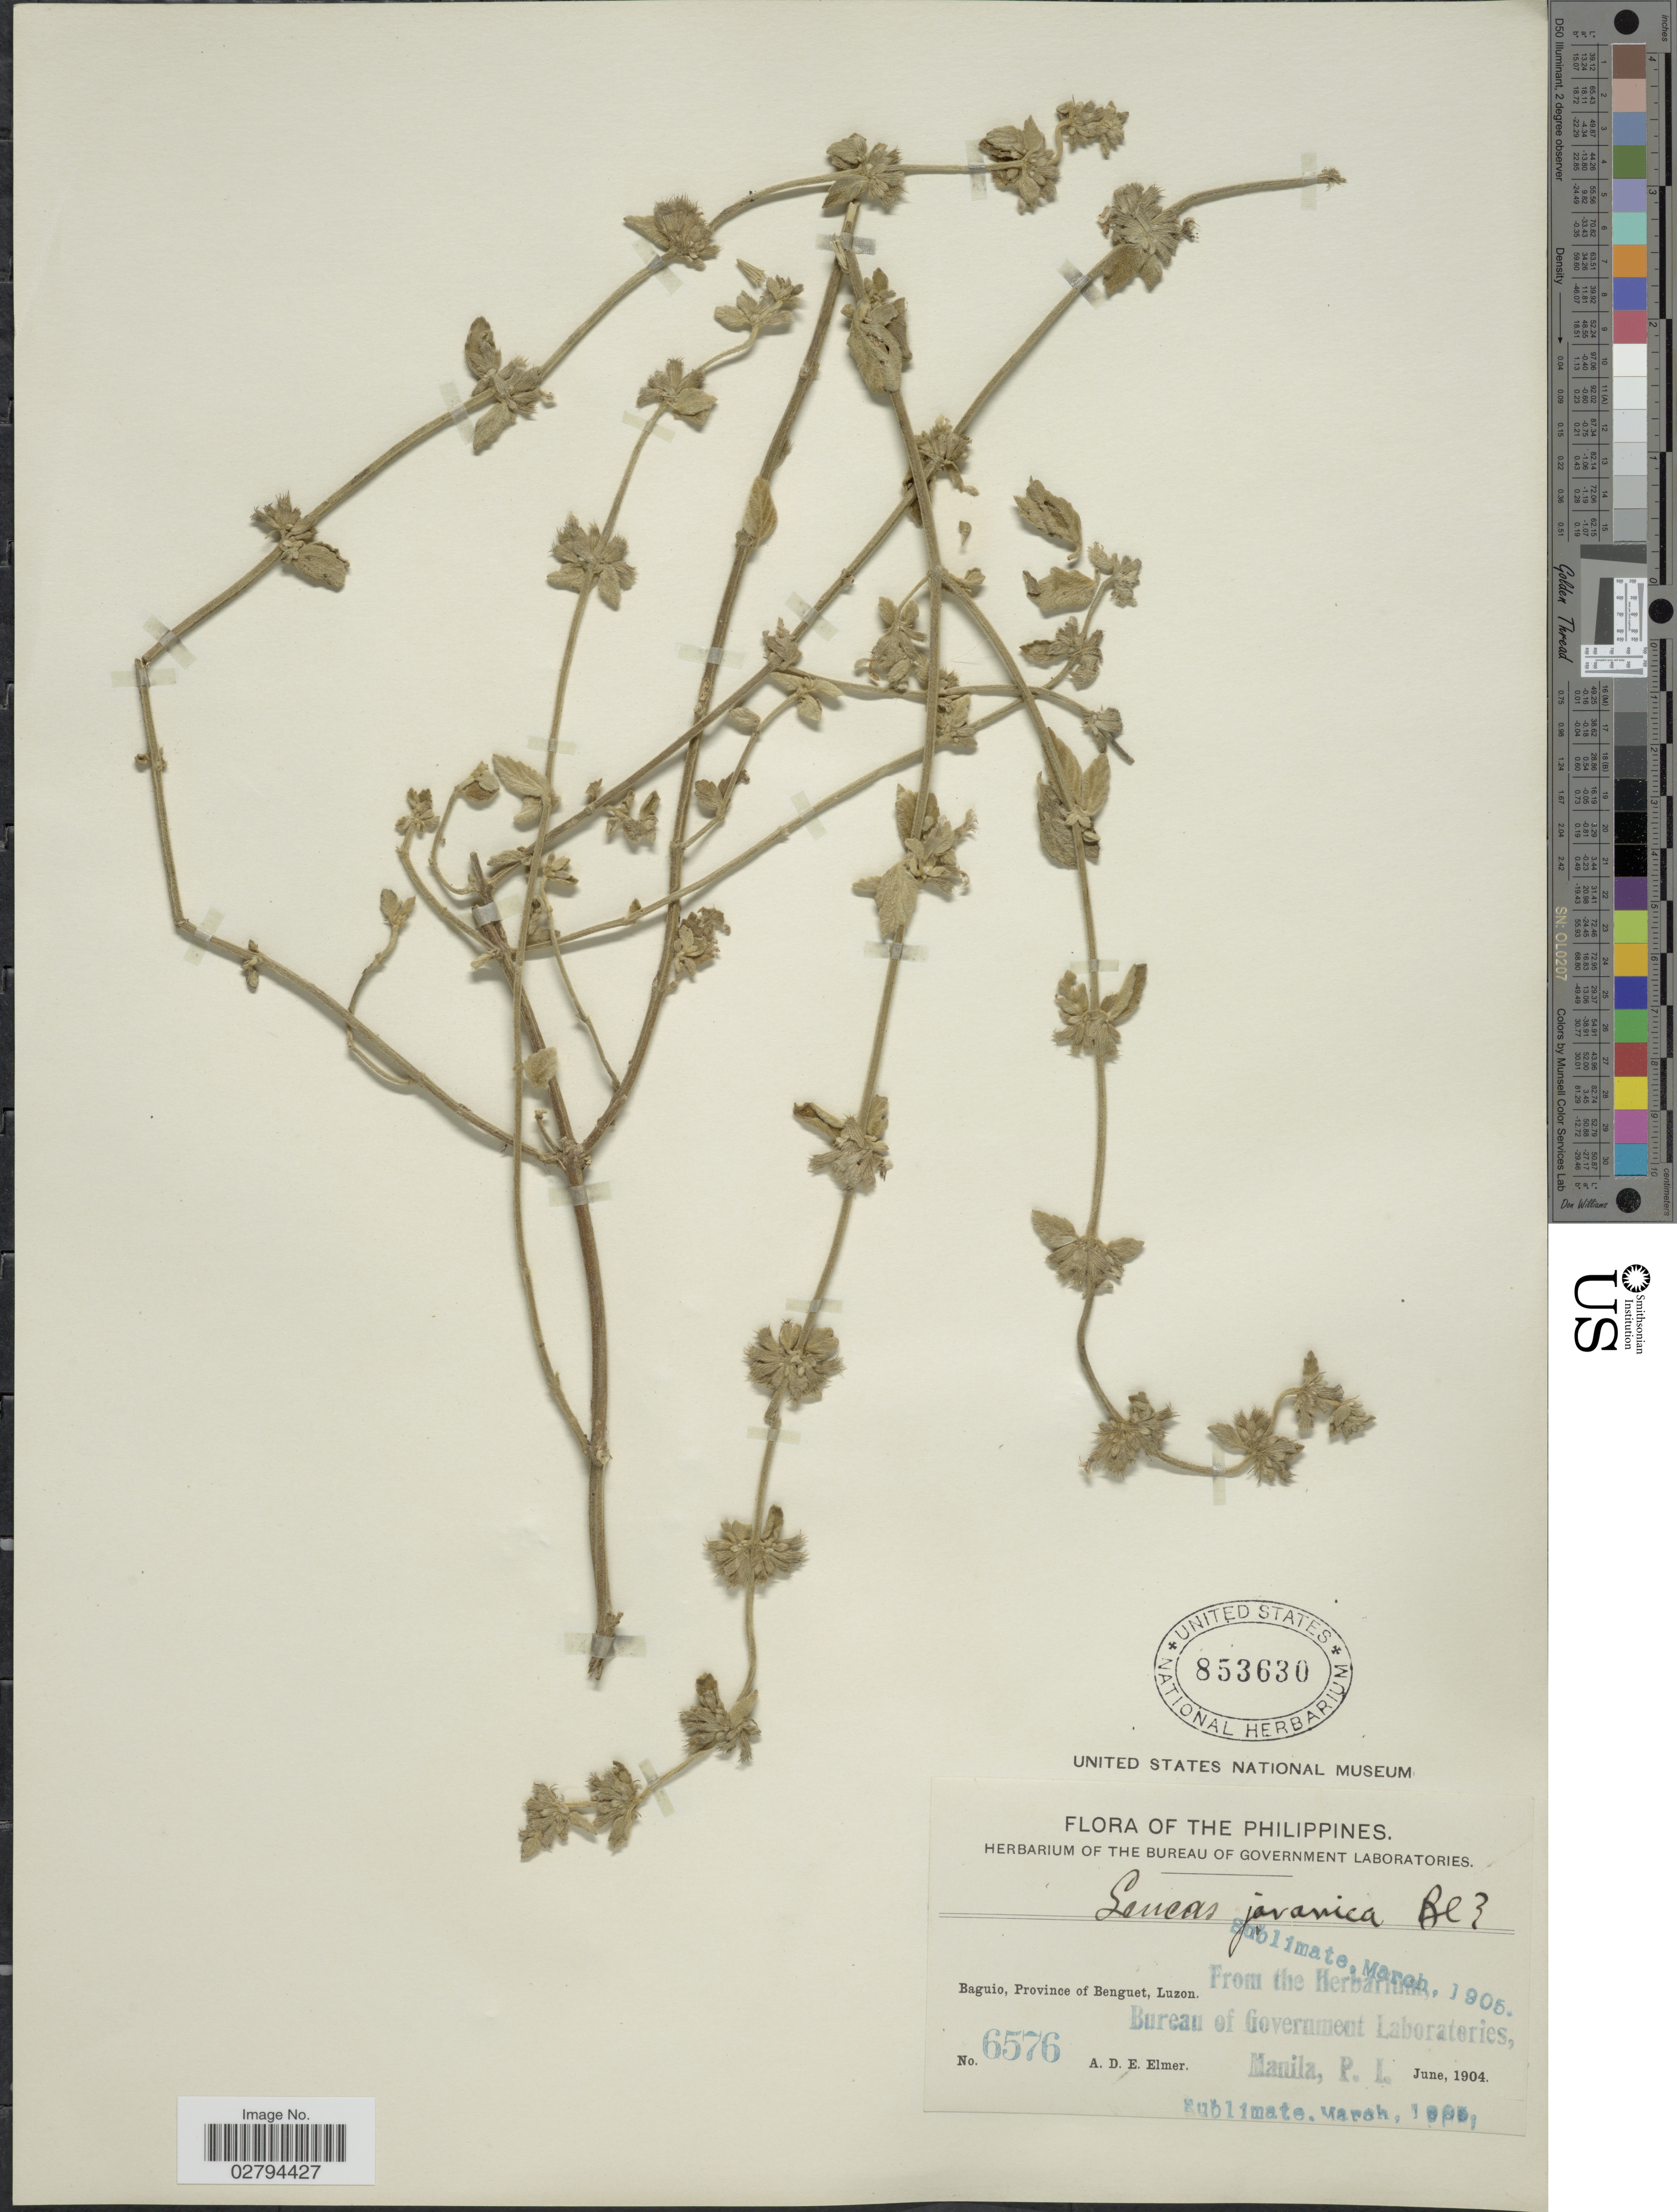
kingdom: Plantae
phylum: Tracheophyta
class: Magnoliopsida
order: Lamiales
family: Lamiaceae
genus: Leucas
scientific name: Leucas javanica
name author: Benth.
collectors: A. D. E. Elmer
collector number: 6576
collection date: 1904-06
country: Philippines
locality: Baguio, Province of Benguet, Luzon.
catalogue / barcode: US 853630